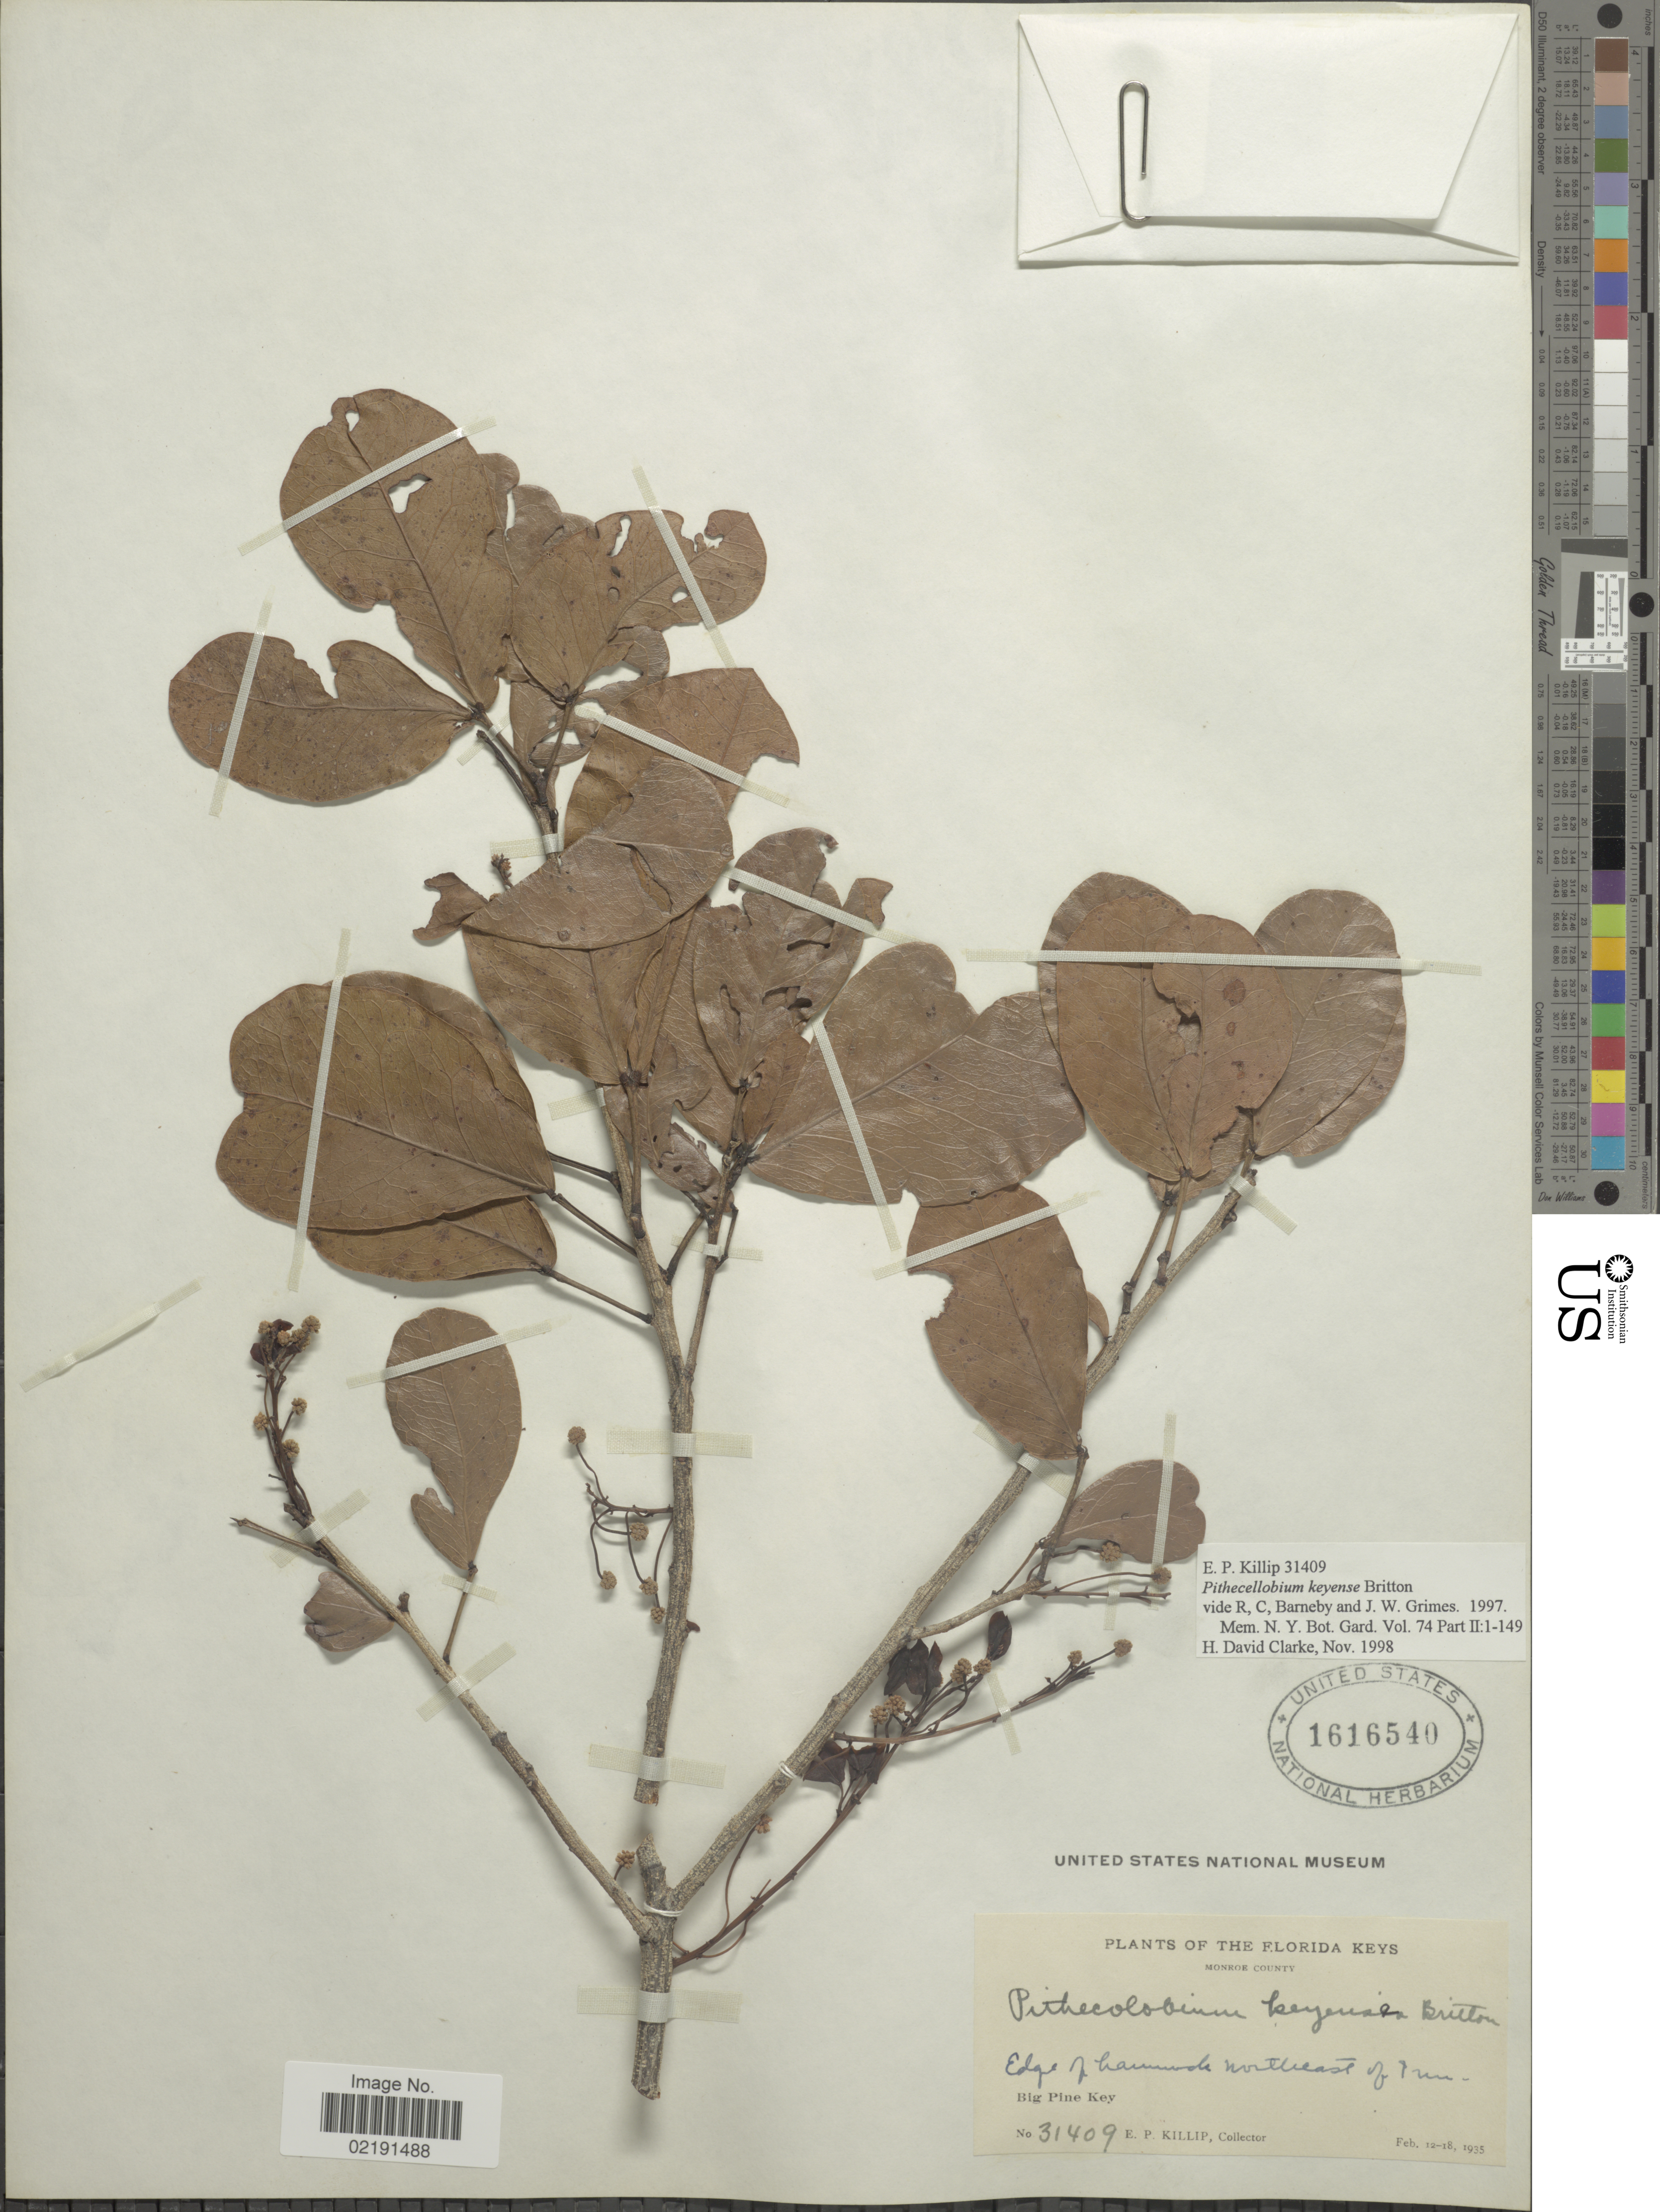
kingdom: Plantae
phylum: Tracheophyta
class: Magnoliopsida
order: Fabales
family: Fabaceae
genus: Pithecellobium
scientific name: Pithecellobium keyense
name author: Britton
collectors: E. P. Killip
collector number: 31409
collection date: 1935-02-12/1935-02-18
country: United States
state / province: Florida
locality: Florida Keys. Monroe County. Edge of hammock northeast of Inn. Big Pine Key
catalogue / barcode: US 1616540